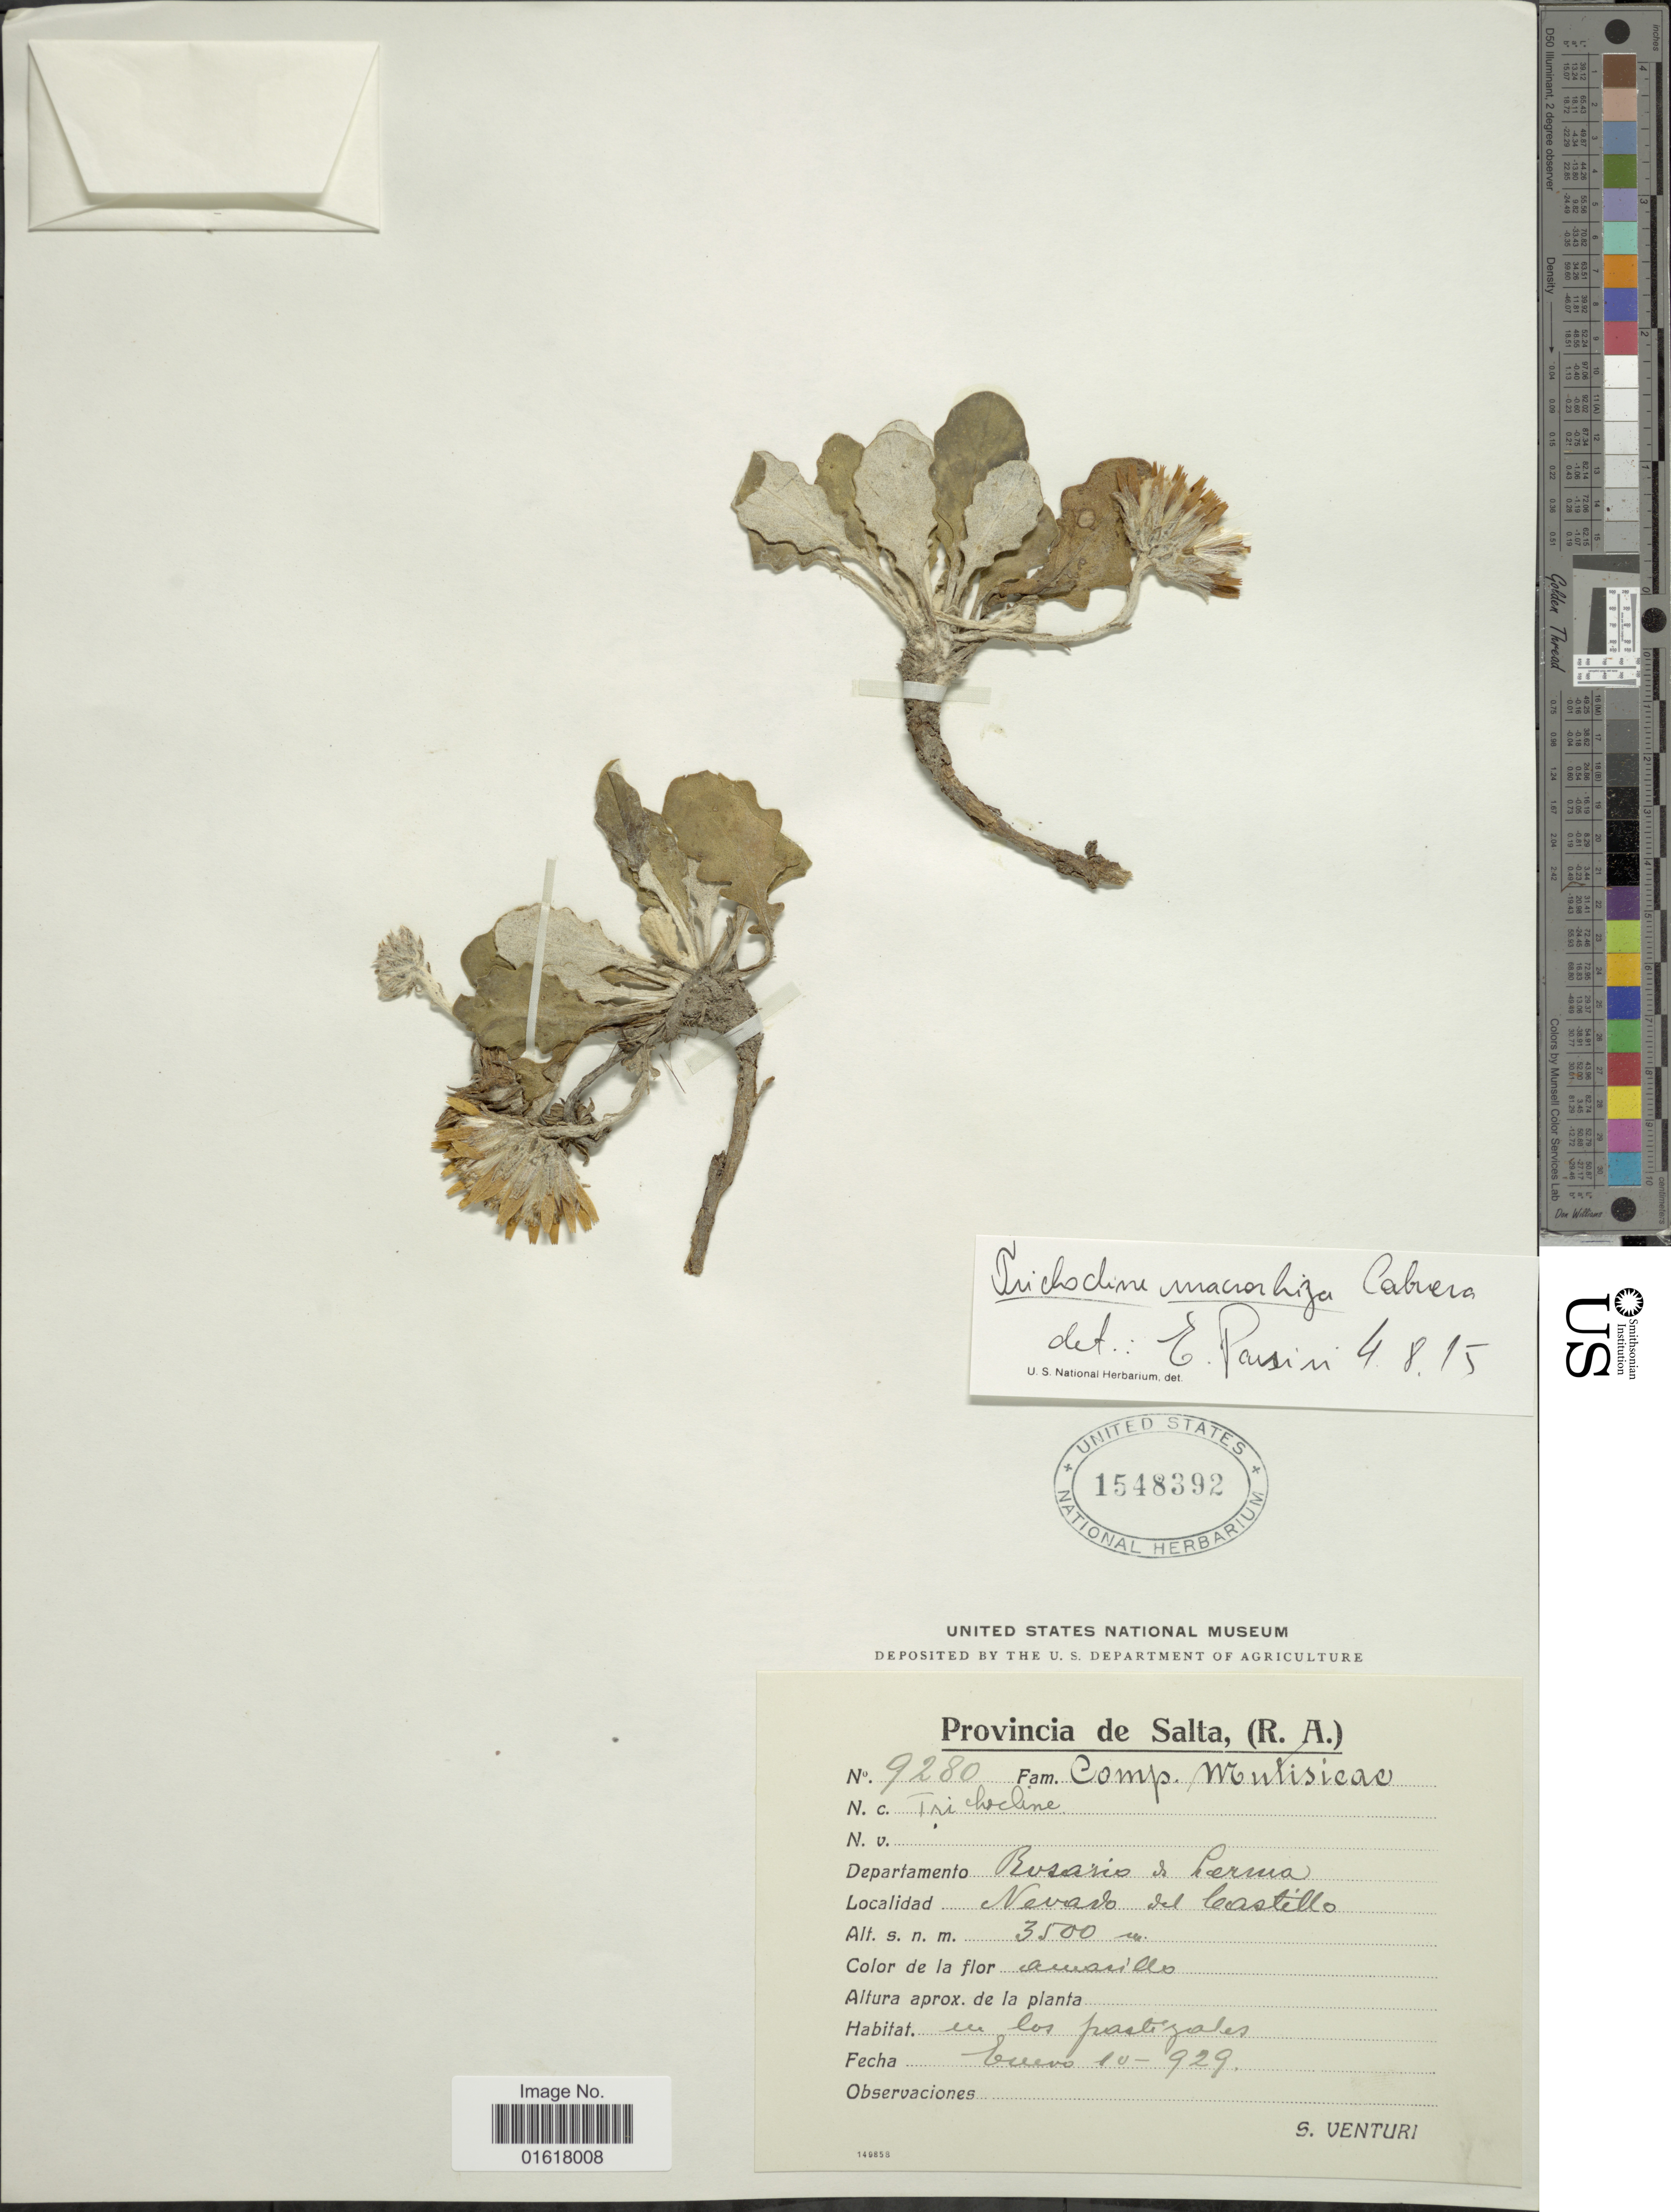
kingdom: Plantae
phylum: Tracheophyta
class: Magnoliopsida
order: Asterales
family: Asteraceae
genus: Trichocline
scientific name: Trichocline macrorhiza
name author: Cabrera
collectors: S. Venturi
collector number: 9280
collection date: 1929-01-10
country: Argentina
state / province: Salta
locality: Departamento Rosario de Leruva. Nevado del Castillo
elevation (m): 3500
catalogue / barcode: US 1548392